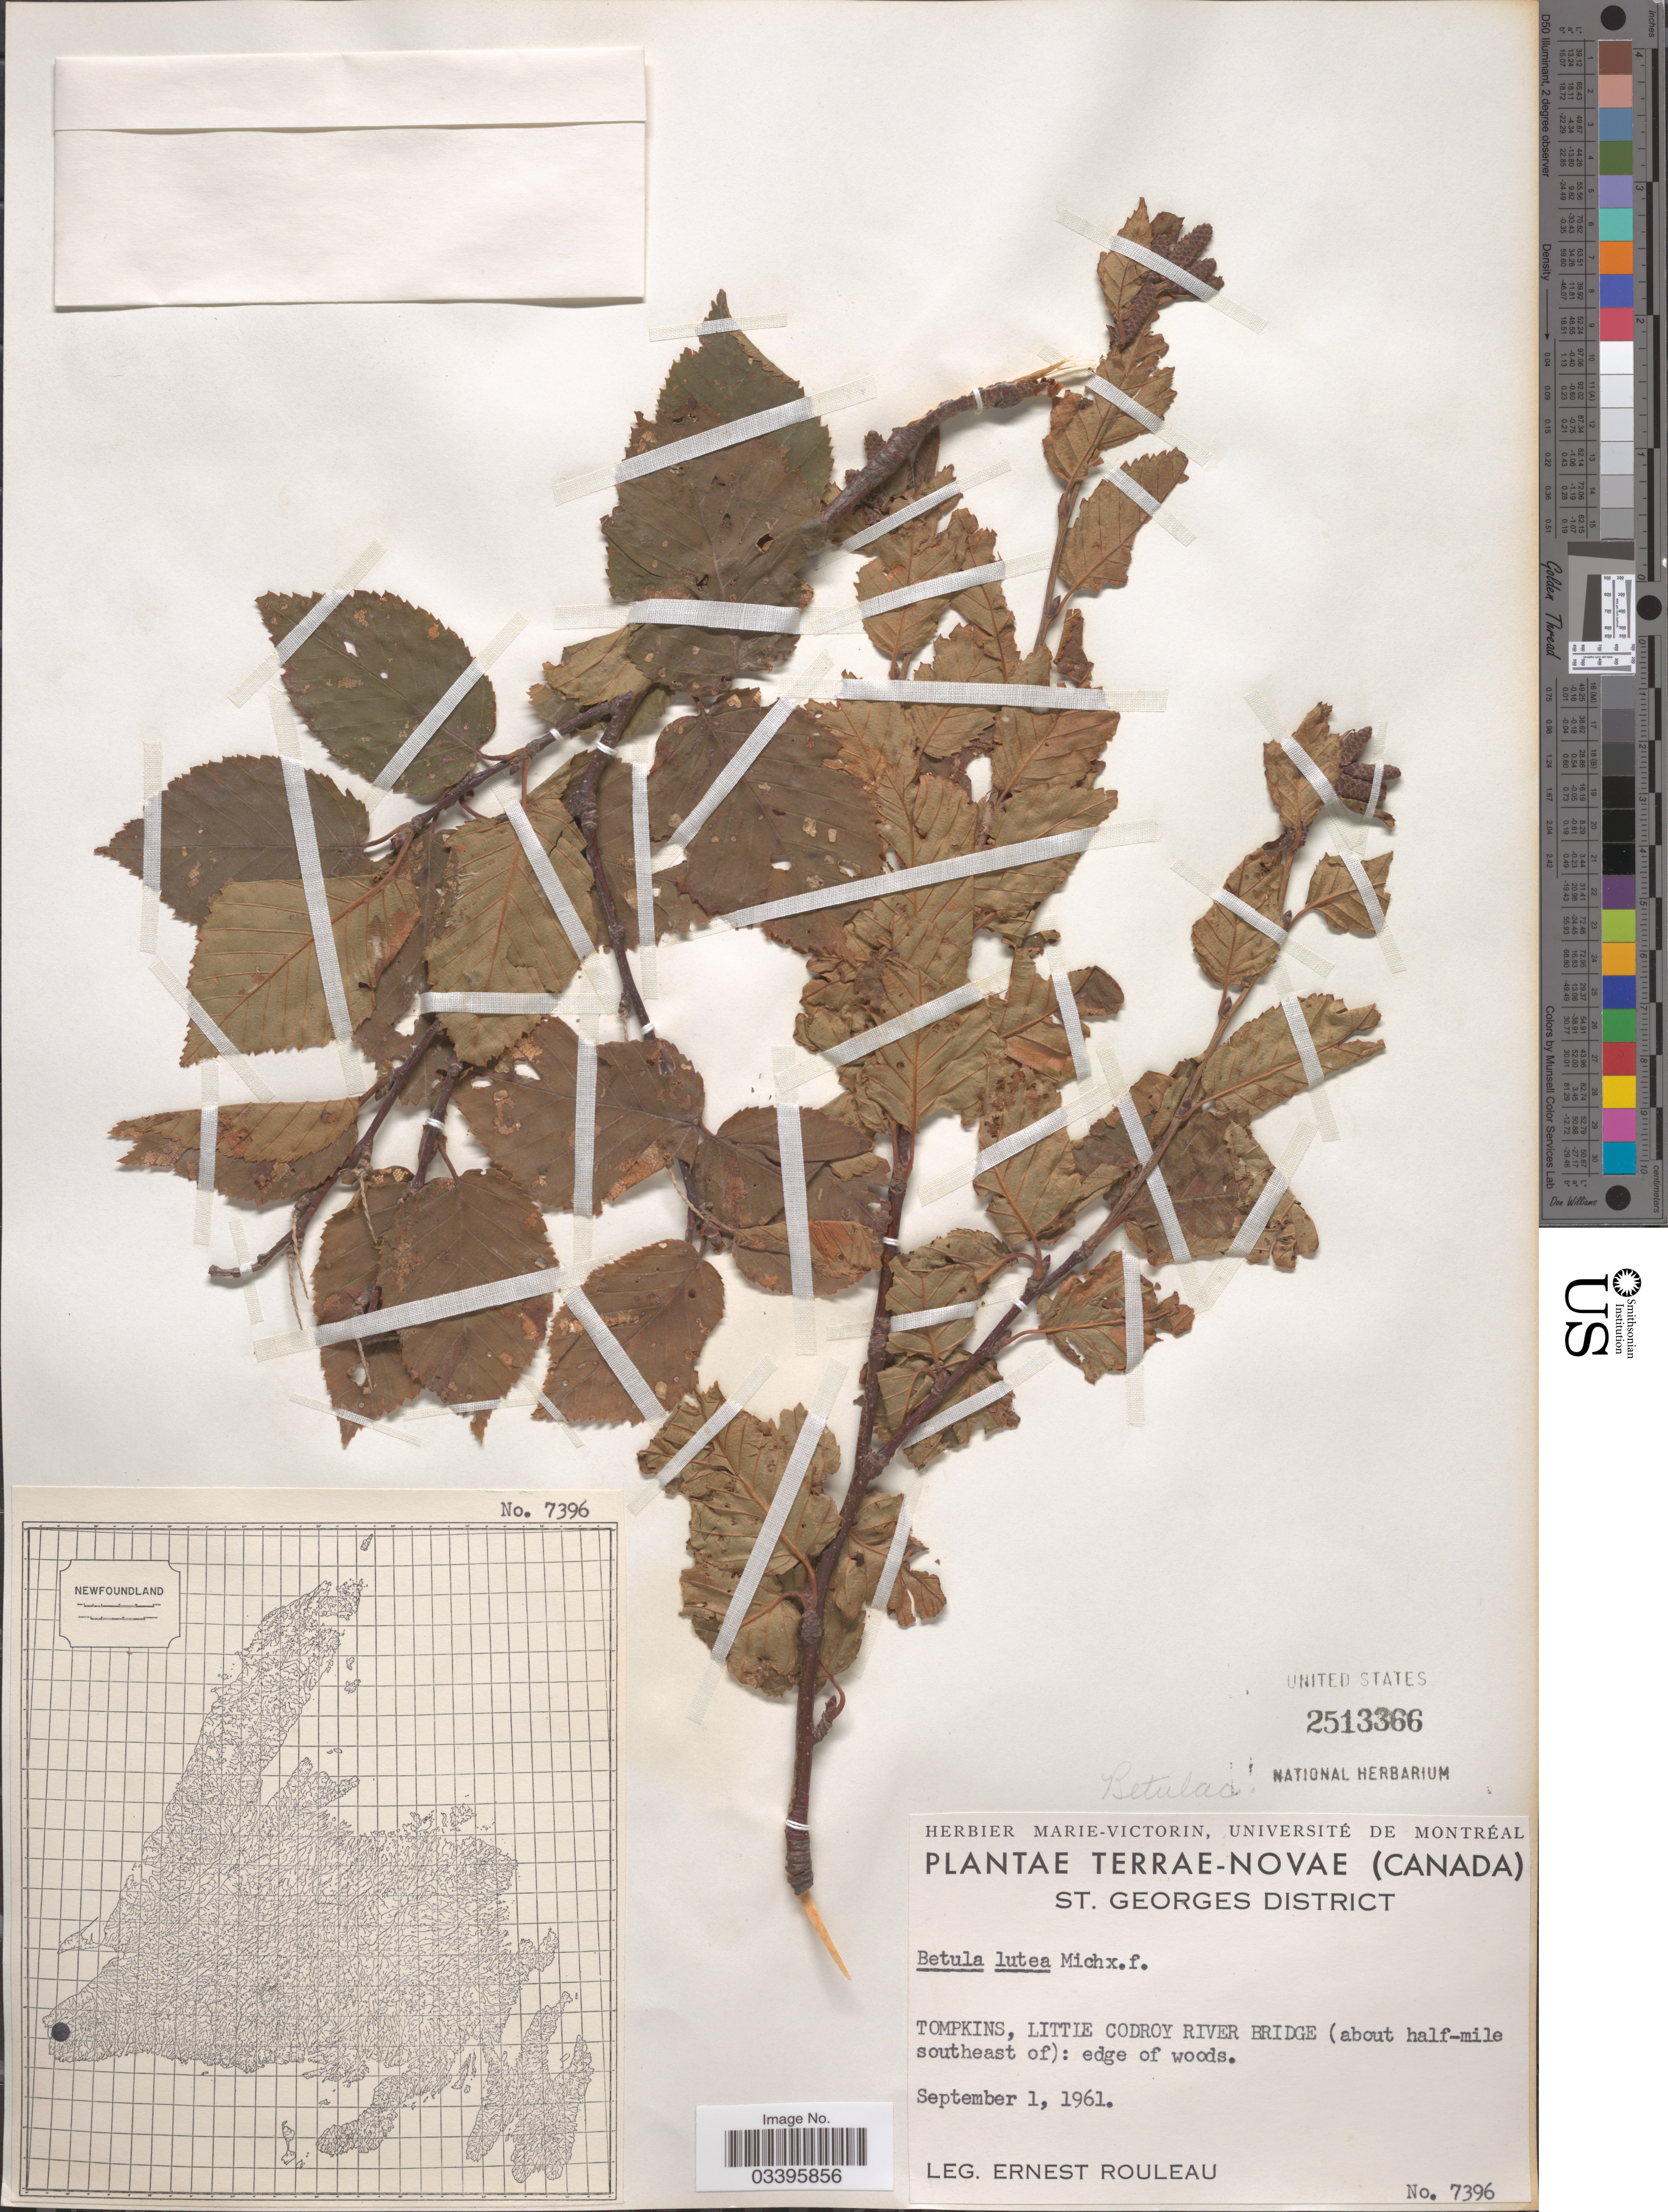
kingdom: Plantae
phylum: Tracheophyta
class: Magnoliopsida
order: Fagales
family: Betulaceae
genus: Betula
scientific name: Betula lutea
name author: F. Michx.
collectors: J. Rouleau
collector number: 7396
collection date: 1961-09-01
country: Canada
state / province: Newfoundland and Labrador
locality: Terrae-Novae. St. Georges District. Tompkins, Little Codroy River Bridge (about half-mile southeast of): edge of woods.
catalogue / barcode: US 2513366